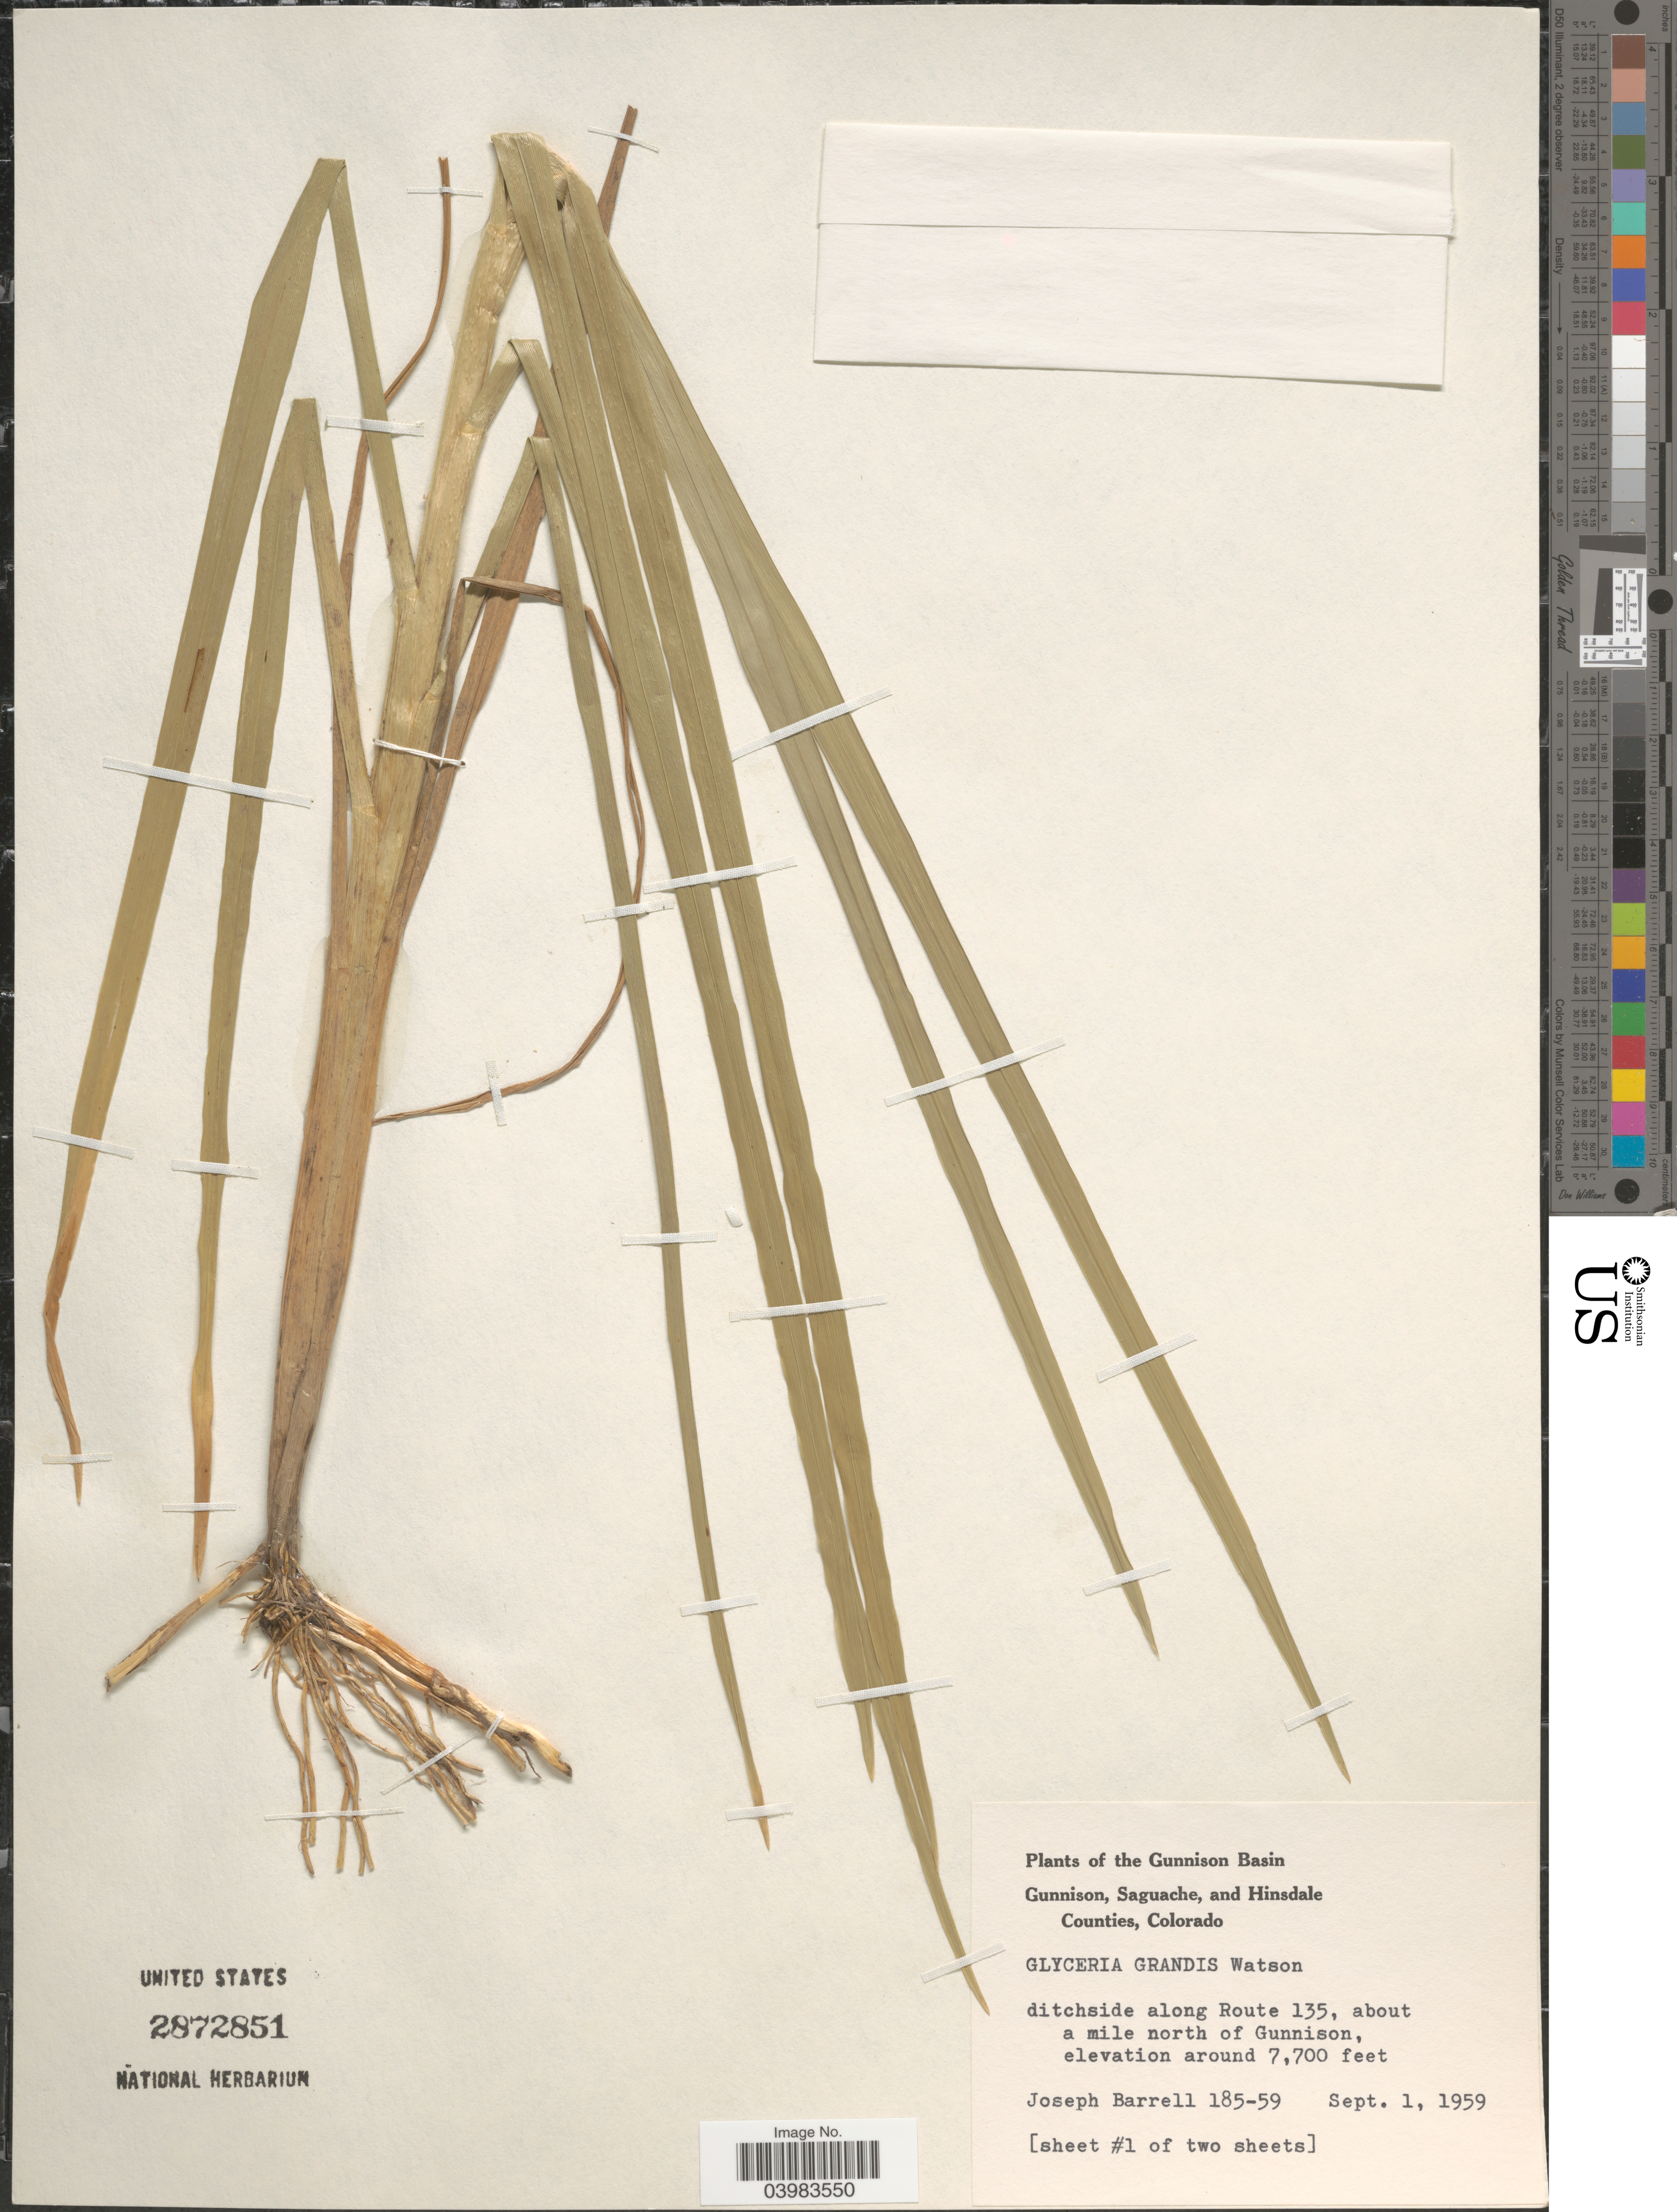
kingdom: Plantae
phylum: Tracheophyta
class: Liliopsida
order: Poales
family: Poaceae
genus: Glyceria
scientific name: Glyceria grandis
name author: S. Watson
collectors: J. Barrell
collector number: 185-59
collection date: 1959-09-01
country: United States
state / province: Colorado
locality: Gunnison Basin. Ditchside along Route 135, about a mile north of Gunnison, Gunnison County.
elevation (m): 2347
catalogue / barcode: US 2872851